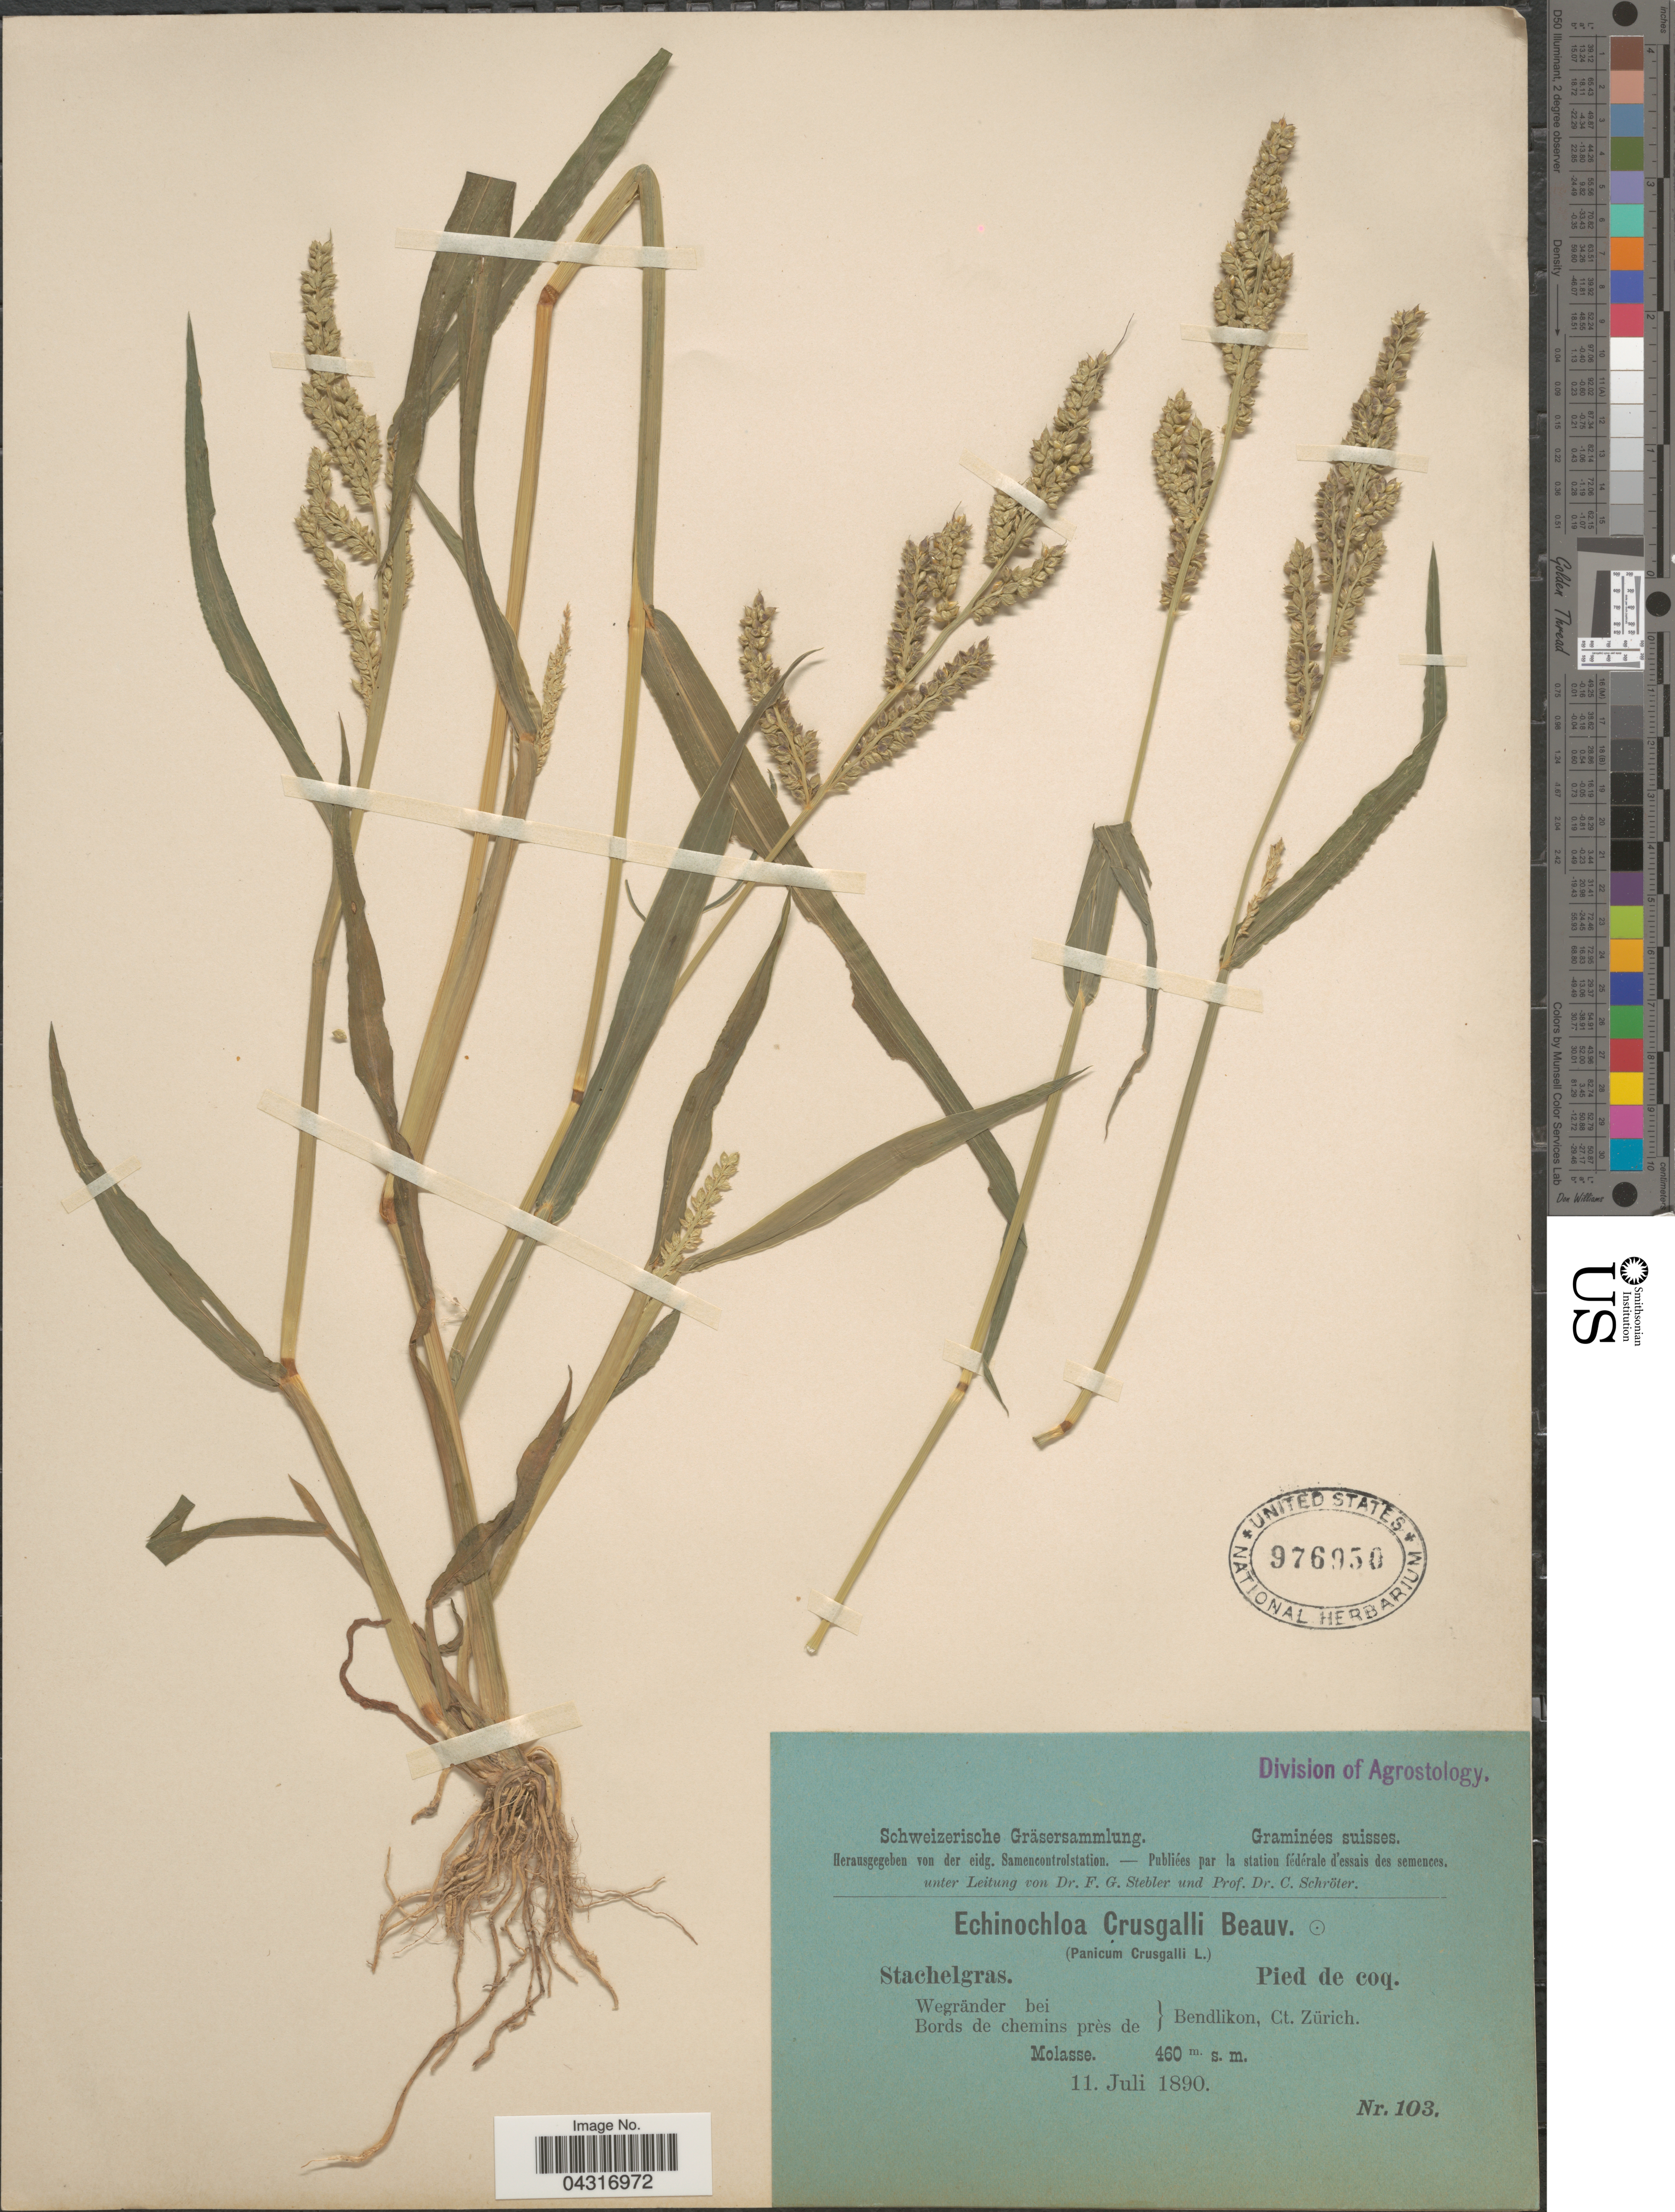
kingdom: Plantae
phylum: Tracheophyta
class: Liliopsida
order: Poales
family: Poaceae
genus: Echinochloa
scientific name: Echinochloa crus-galli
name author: (L.) P. Beauv.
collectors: Stebler, F.G. & Schröter, C.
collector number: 103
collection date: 1890-07-11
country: Switzerland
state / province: Zurich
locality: Pied de coq. Bendlikon, Ct. Zürich.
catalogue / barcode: US 976950